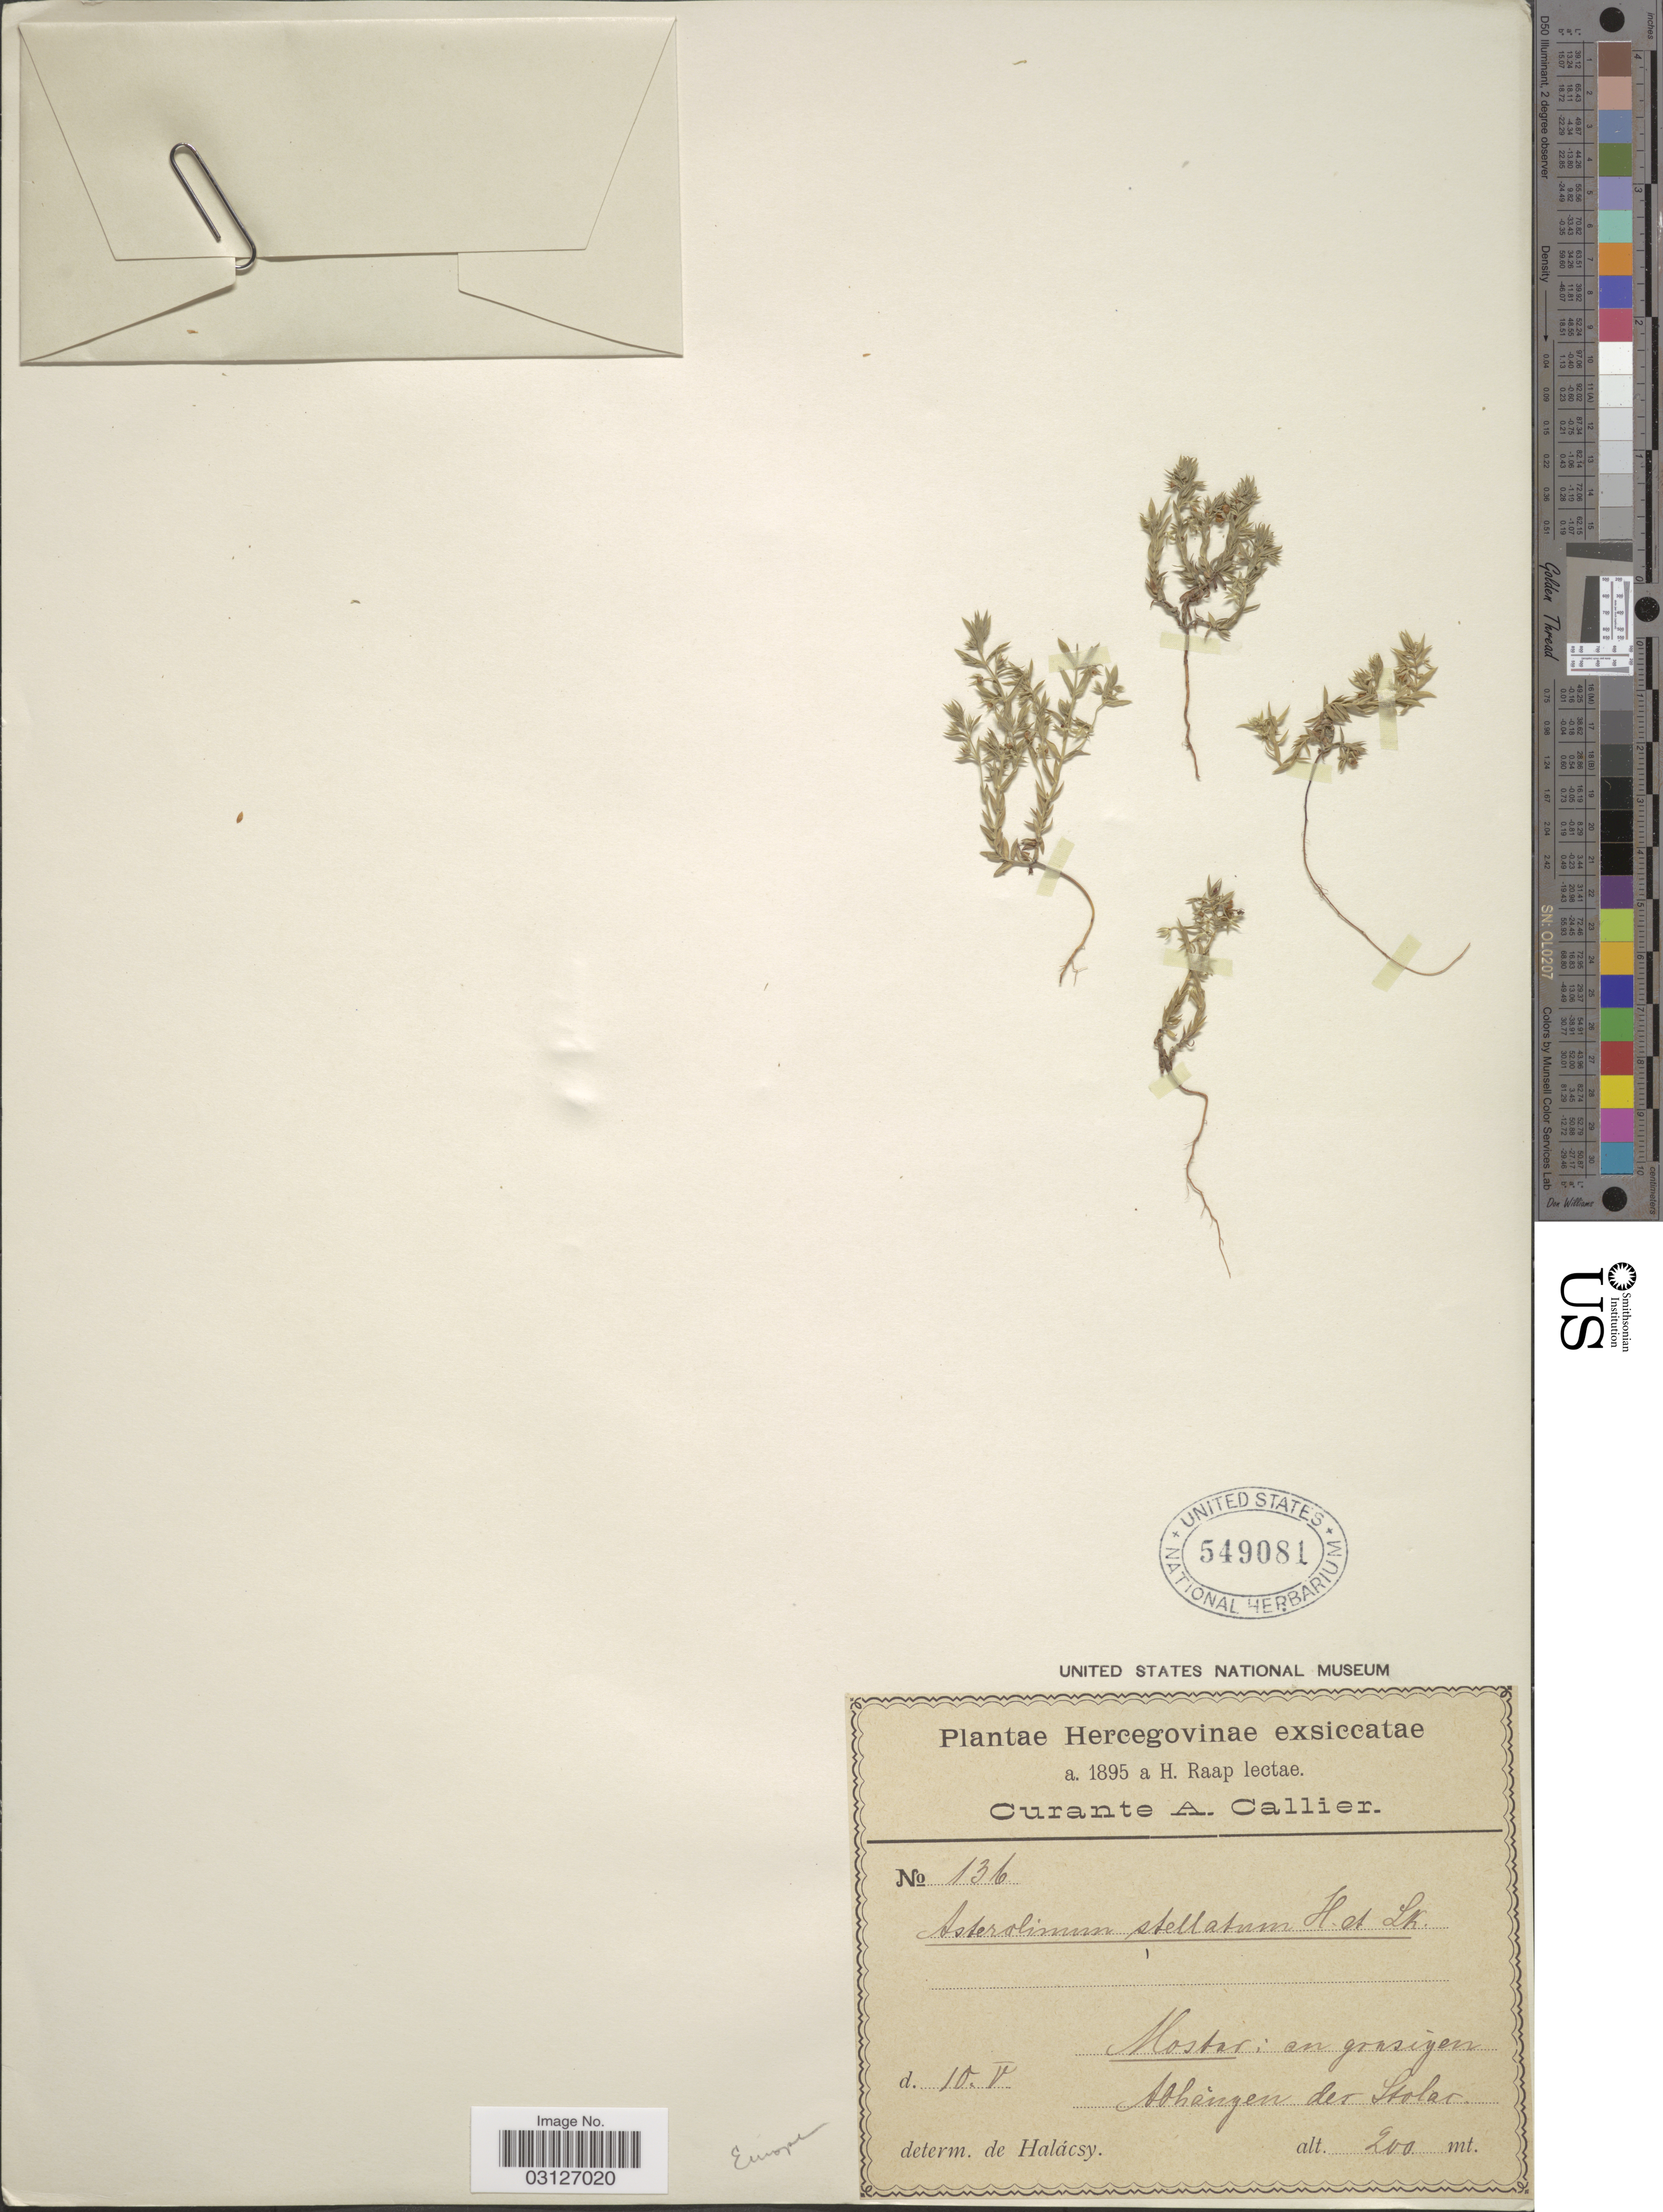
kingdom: Plantae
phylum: Tracheophyta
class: Magnoliopsida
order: Ericales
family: Primulaceae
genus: Asterolinon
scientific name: Asterolinon stellatum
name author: Hoffmanns. & Link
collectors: H. Raap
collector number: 136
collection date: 1895-05-10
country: Bosnia and Herzegovina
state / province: Federation of B&H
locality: Hercegovinae, Mostar: an grasigen Abhángen der Stolac [interpreted].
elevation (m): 200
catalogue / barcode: US 549081